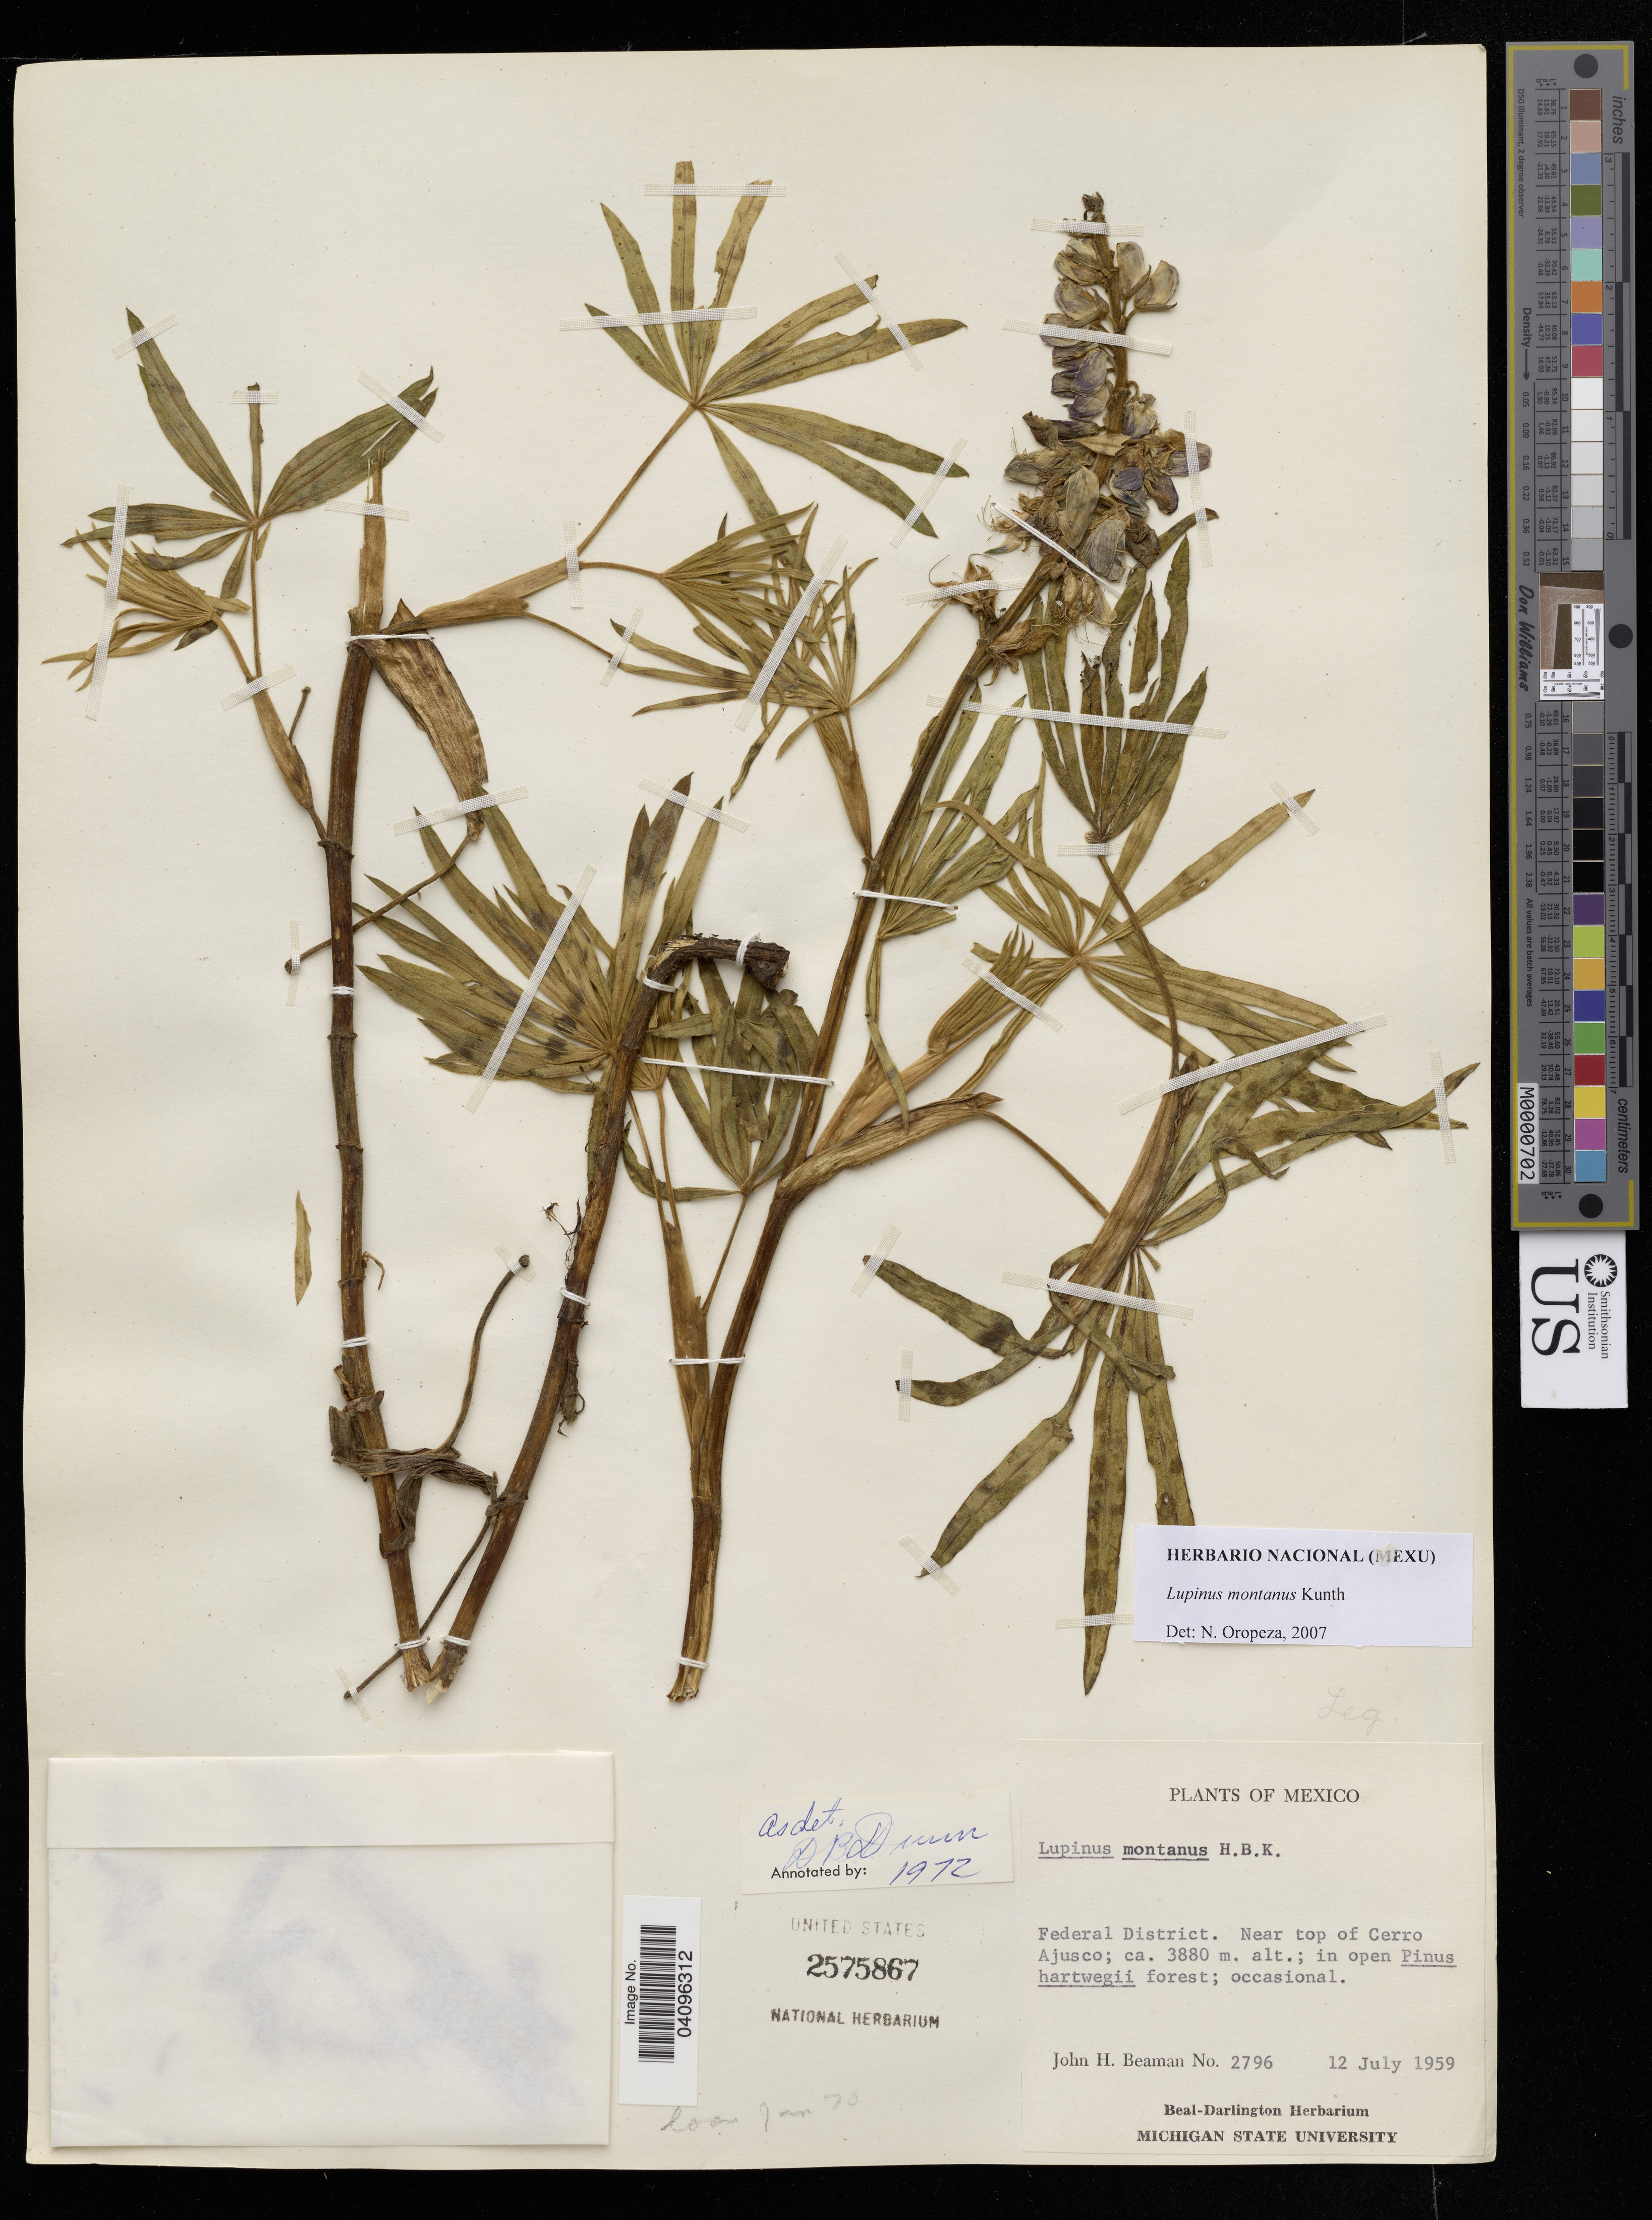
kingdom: Plantae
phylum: Tracheophyta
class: Magnoliopsida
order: Fabales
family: Fabaceae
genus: Lupinus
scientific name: Lupinus montanus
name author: Kunth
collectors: J. H. Beaman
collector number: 2796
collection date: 1959-07-12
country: Mexico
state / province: Distrito Federal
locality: Near top of Cerro Ajusco. in open Pinus hartwegii forest.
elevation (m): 3880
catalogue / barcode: US 2575867